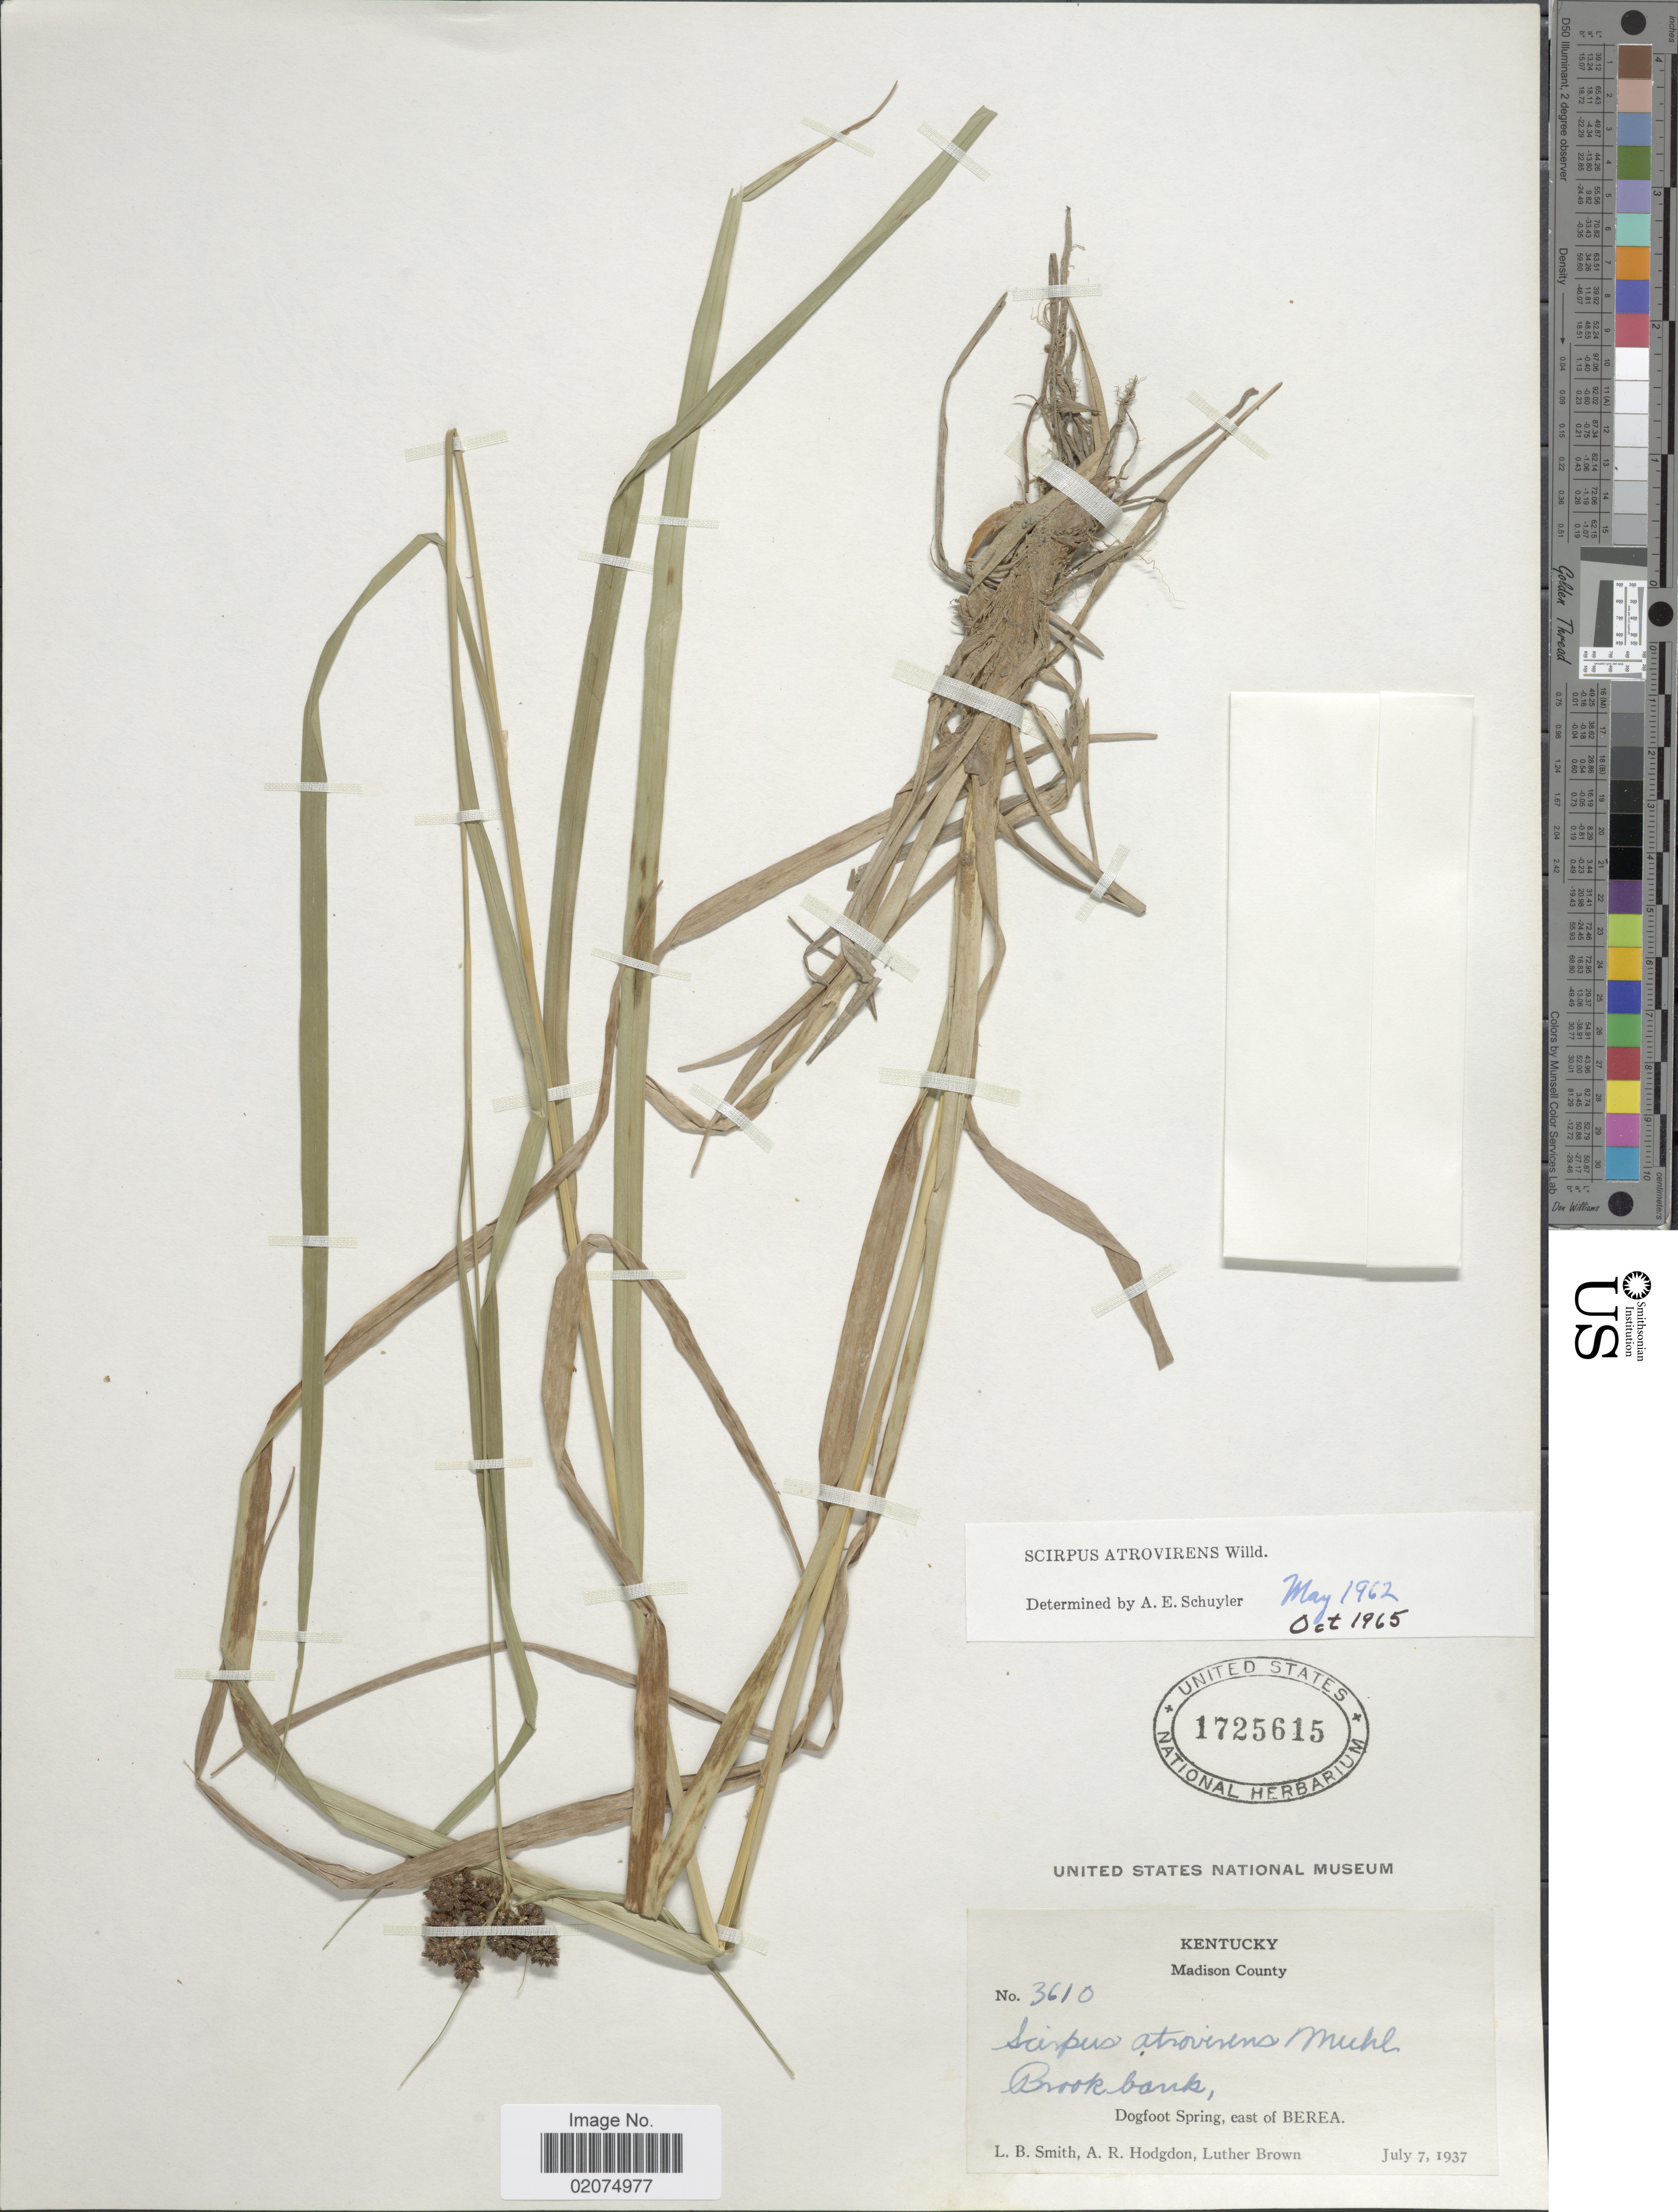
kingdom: Plantae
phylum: Tracheophyta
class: Liliopsida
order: Poales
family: Cyperaceae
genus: Scirpus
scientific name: Scirpus atrovirens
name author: Willd.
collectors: L. Smith, A. R. Hodgdon & L. Brown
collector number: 3610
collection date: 1937-07-07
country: United States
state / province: Kentucky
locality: Madison County, Brook banks, Dogfoot Spring, east of Berea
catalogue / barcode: US 1725615